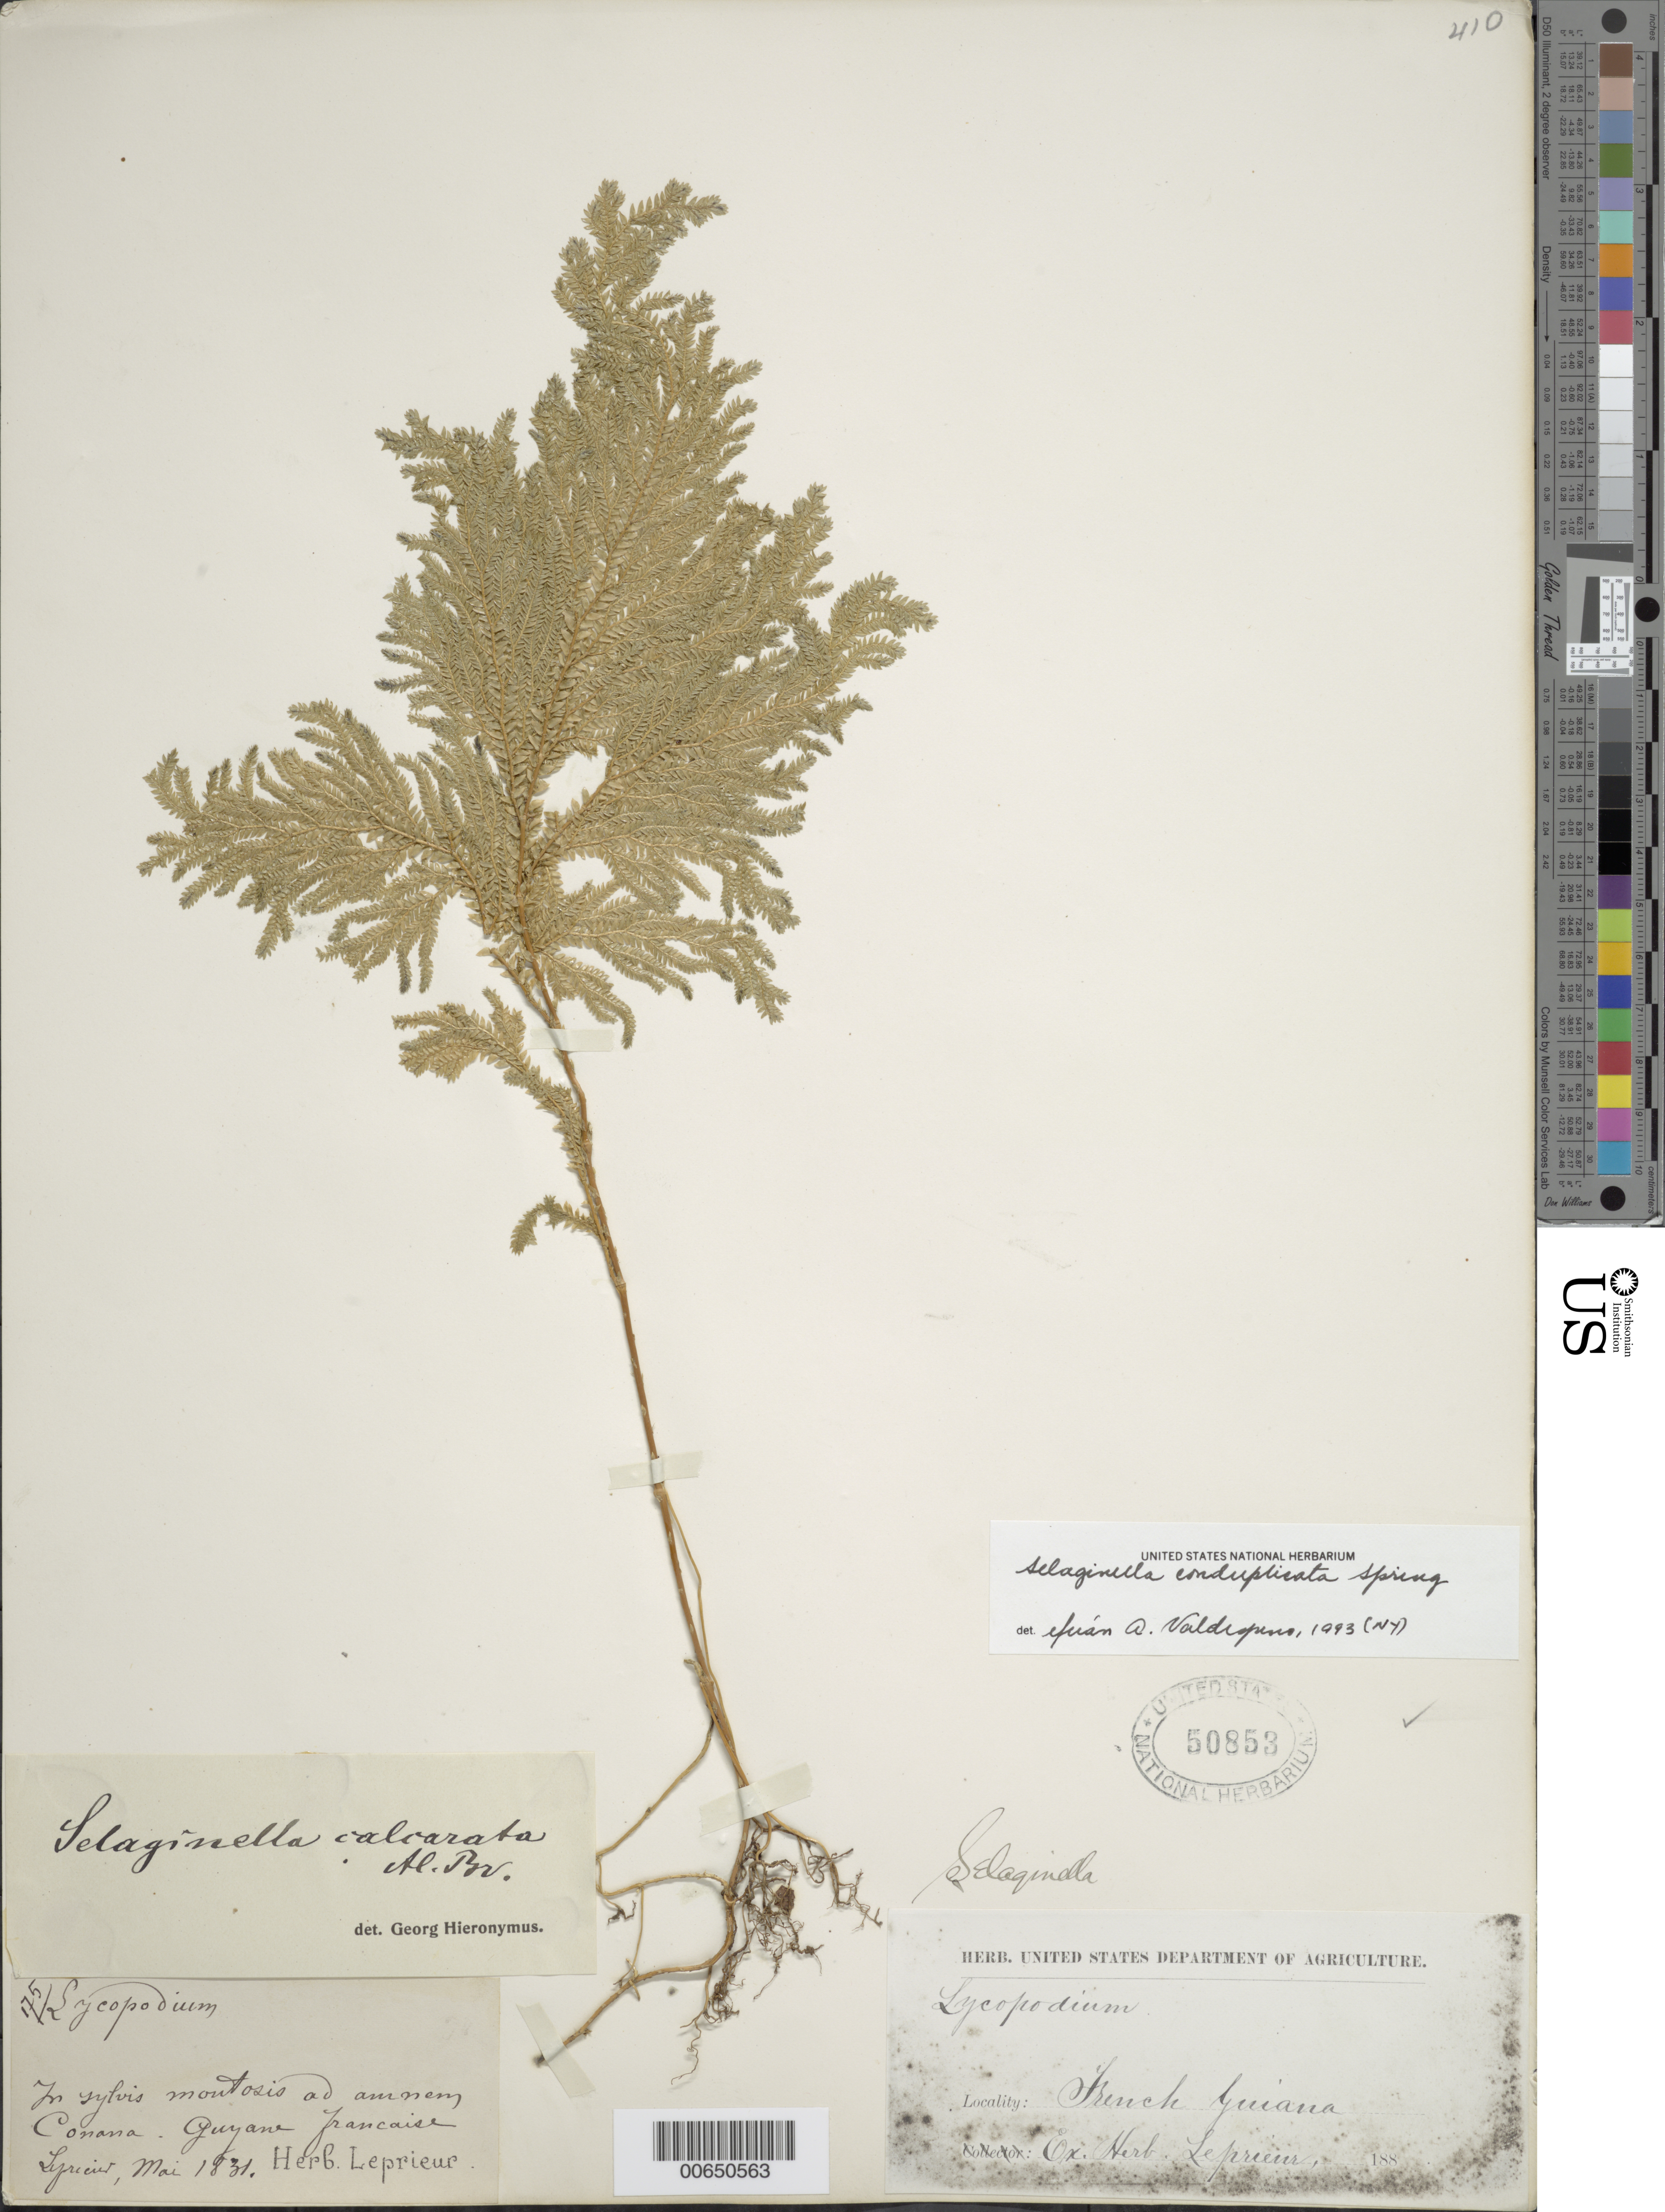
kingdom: Plantae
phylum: Tracheophyta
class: Lycopodiopsida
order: Selaginellales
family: Selaginellaceae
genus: Selaginella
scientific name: Selaginella conduplicata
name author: Spring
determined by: Valdespino, I. A., (PMA), Universidad de Panama (PANAMA)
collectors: F. M. R. Leprieur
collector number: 175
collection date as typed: May 1831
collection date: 1831-05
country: French Guiana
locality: Ad amnem Conana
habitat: In sylvis montosis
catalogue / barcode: US 50853